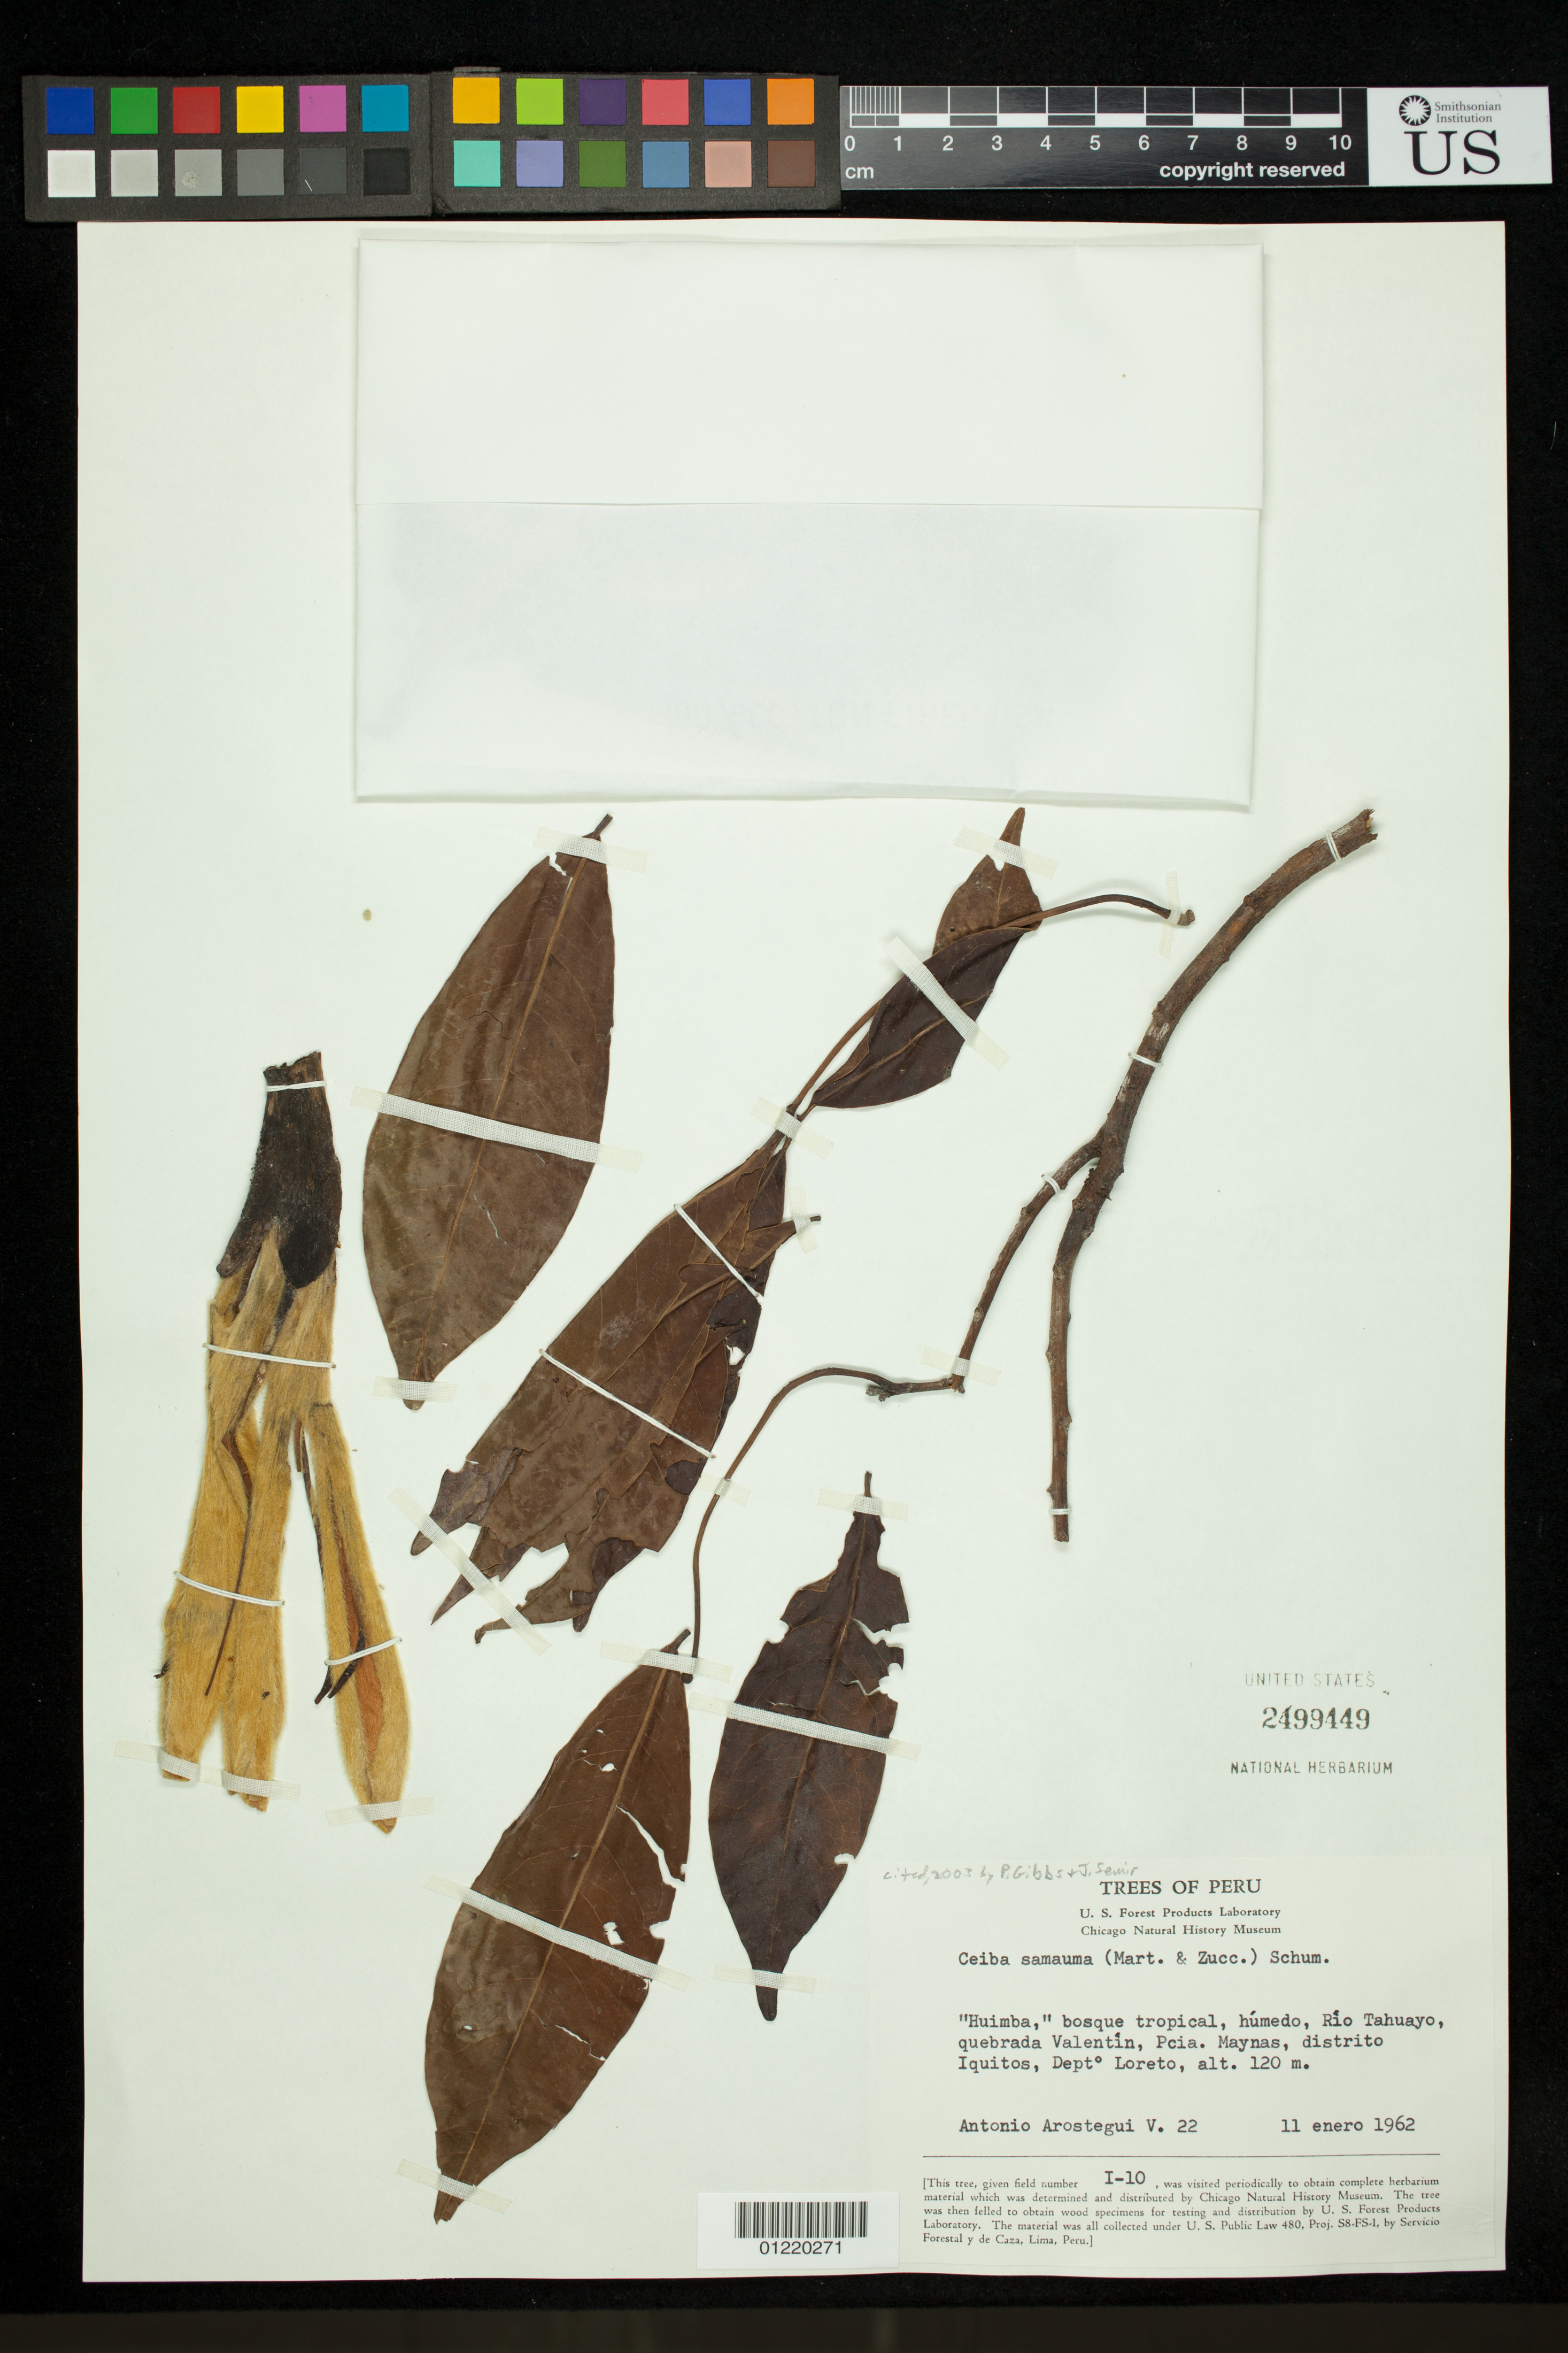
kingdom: Plantae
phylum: Tracheophyta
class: Magnoliopsida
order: Malvales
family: Malvaceae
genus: Ceiba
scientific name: Ceiba samauma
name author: (Mart.) K. Schum.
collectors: A. Arostegui V.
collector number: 22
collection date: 1962-01-11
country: Peru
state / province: Loreto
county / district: Maynas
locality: Rio Tahuayo, quebrada Valentin, distrito Iquitos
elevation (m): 120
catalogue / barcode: US 2499449